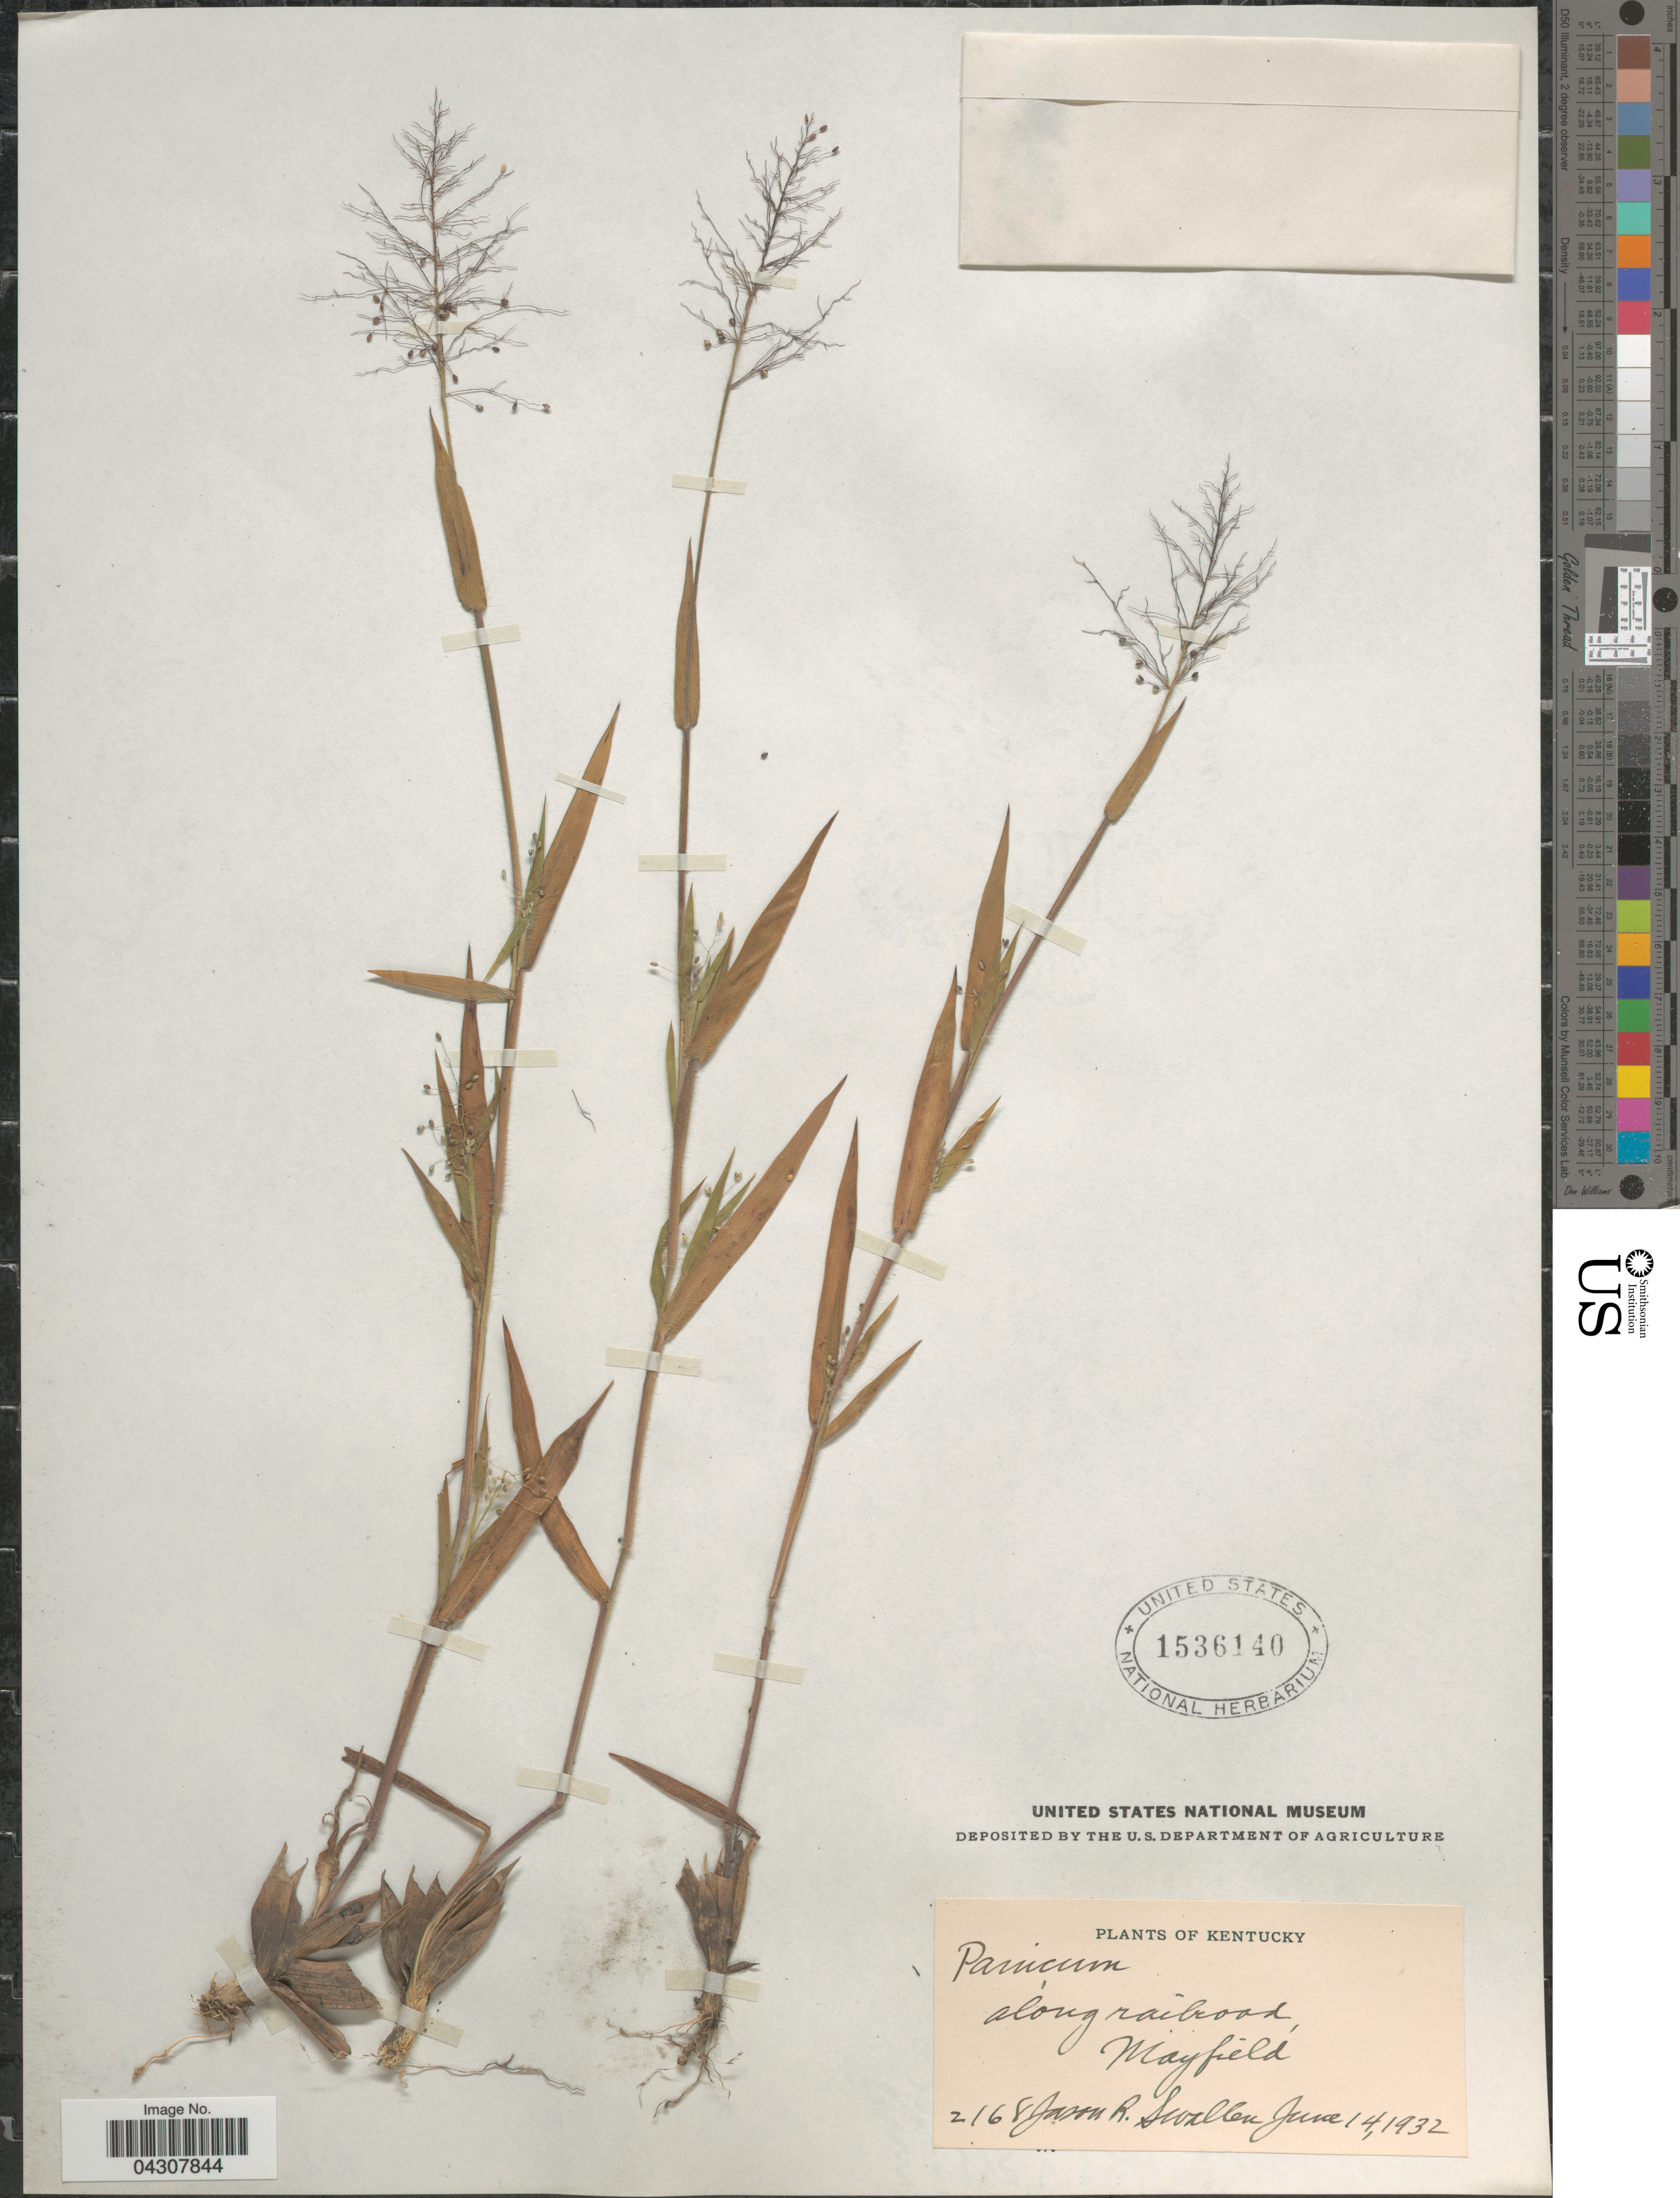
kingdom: Plantae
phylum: Tracheophyta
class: Liliopsida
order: Poales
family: Poaceae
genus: Dichanthelium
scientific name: Dichanthelium acuminatum var. acuminatum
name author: (Sw.) Gould & C.A. Clark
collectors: J. R. Swallen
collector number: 2168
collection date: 1932-06-14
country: United States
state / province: Kentucky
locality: Mayfield.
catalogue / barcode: US 1536140